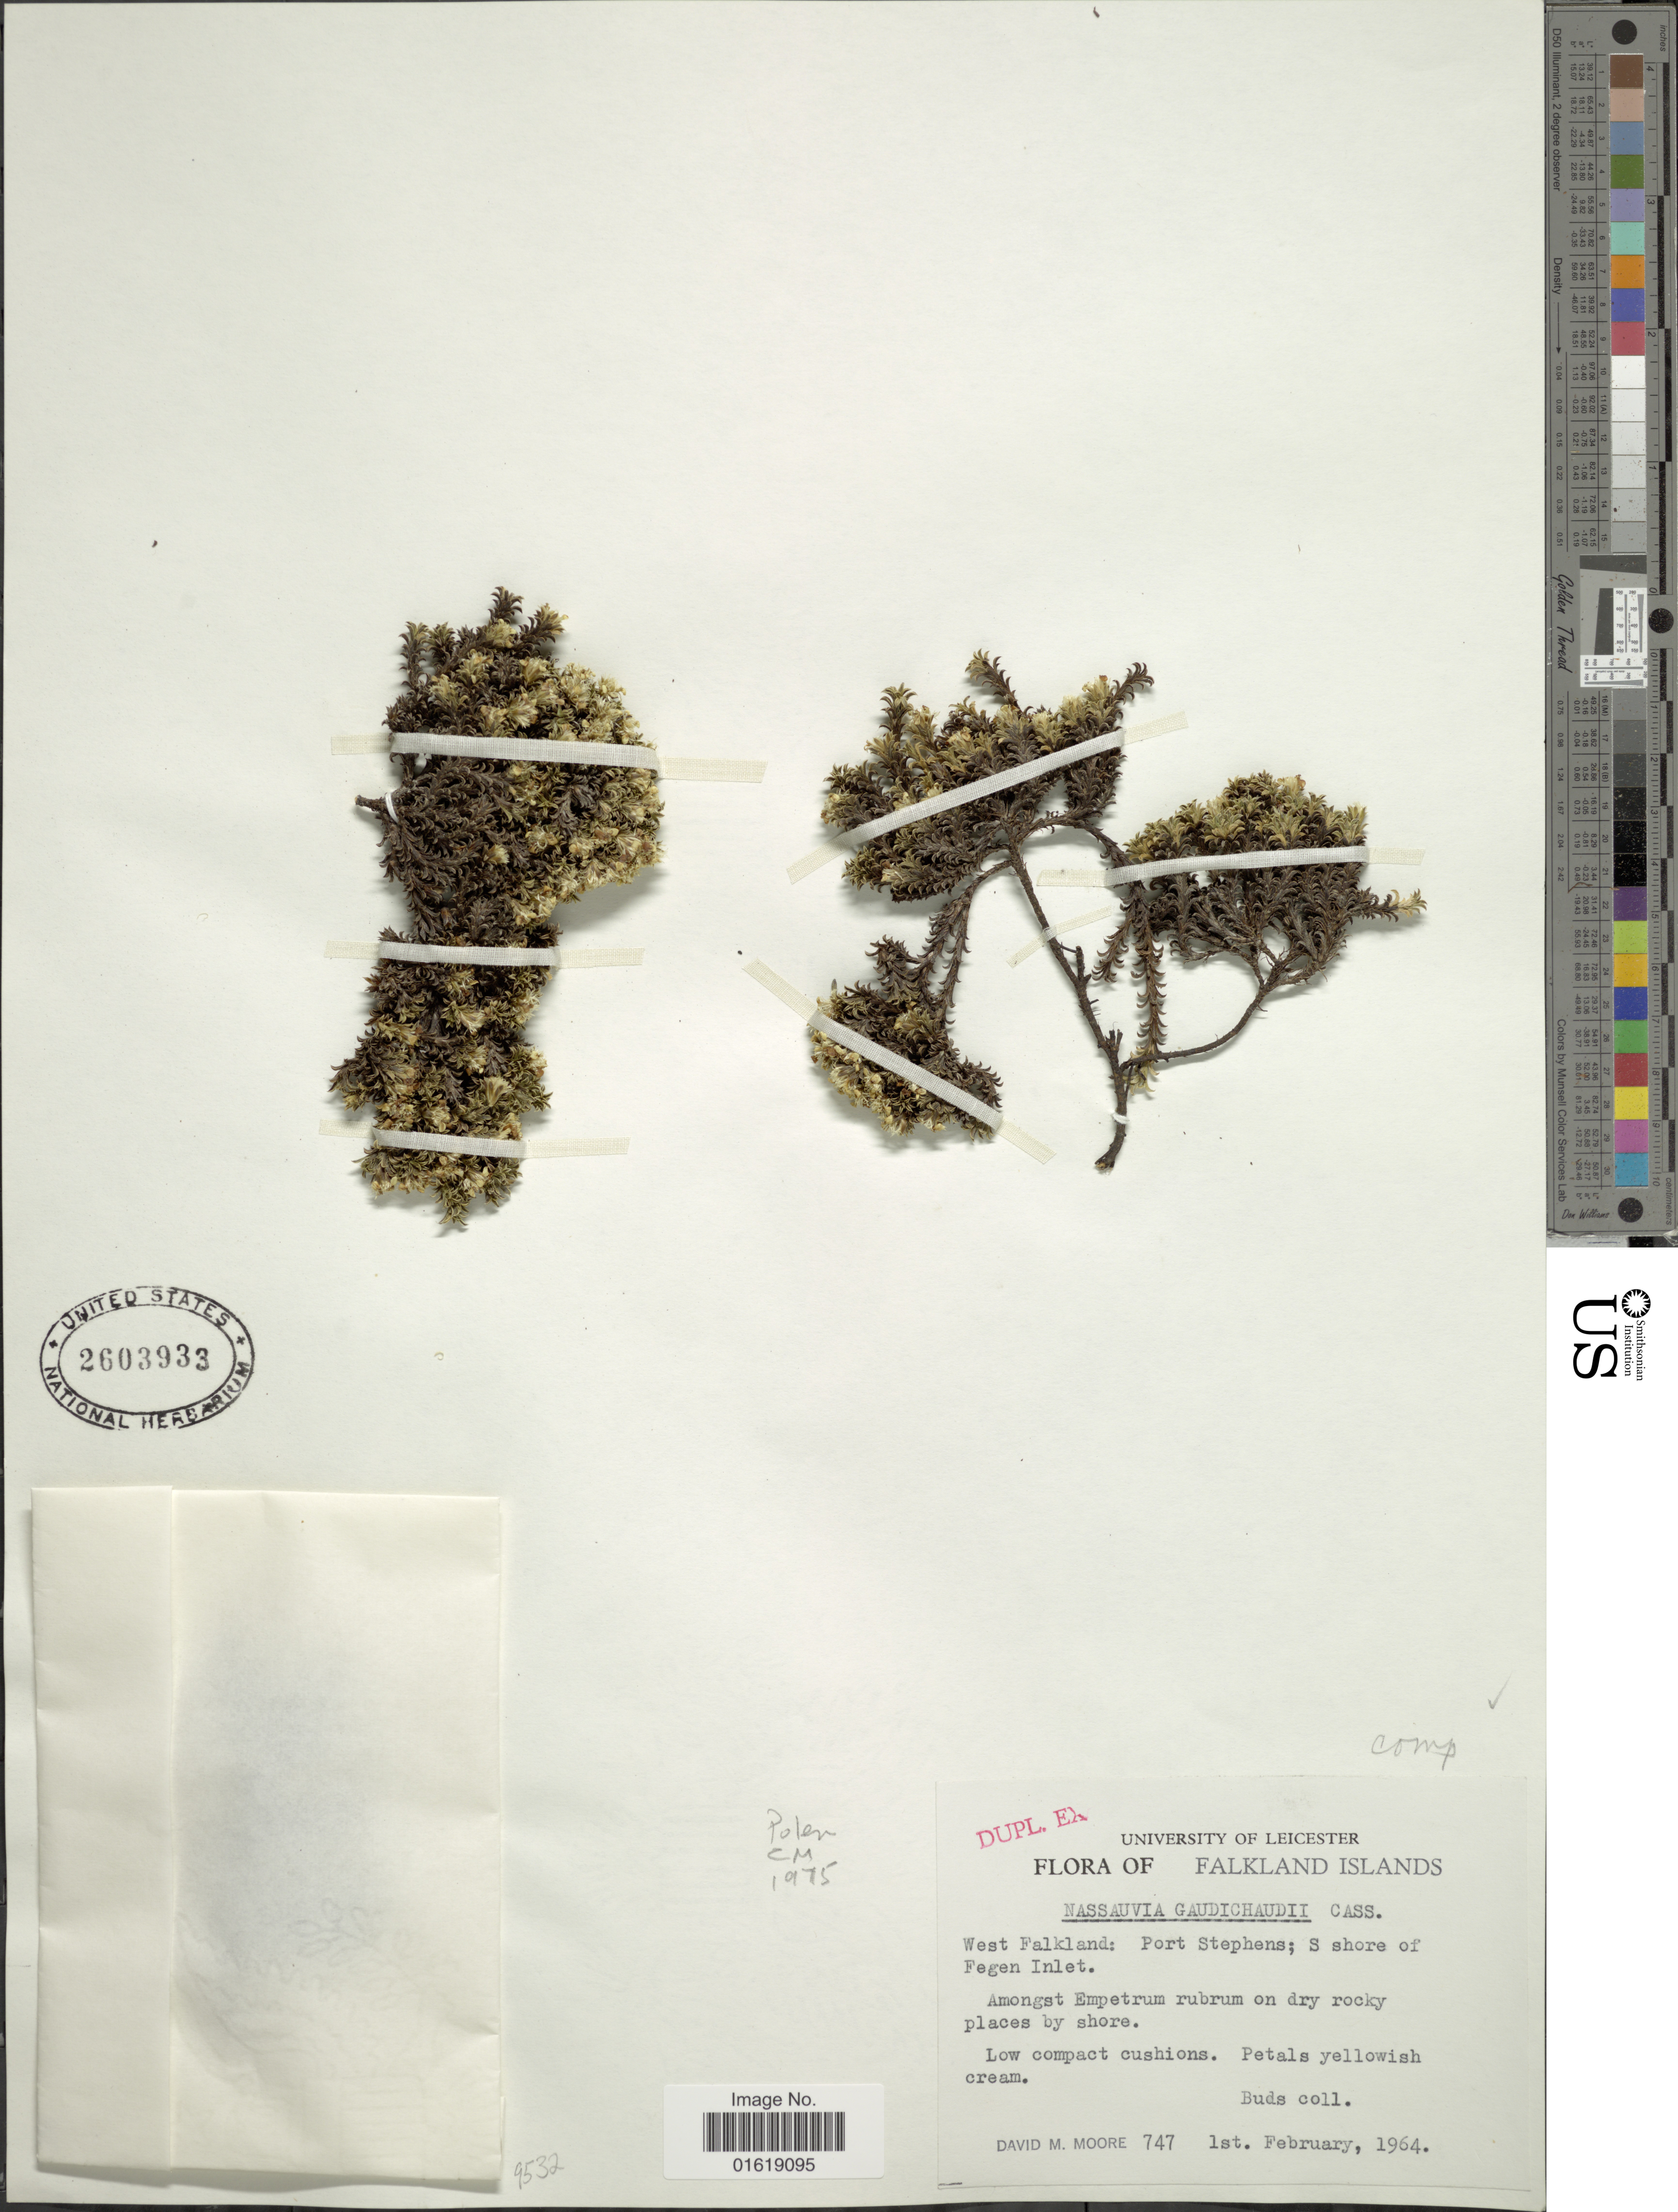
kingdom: Plantae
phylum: Tracheophyta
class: Magnoliopsida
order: Asterales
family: Asteraceae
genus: Nassauvia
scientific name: Nassauvia gaudichaudii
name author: (Cass.) Cass. ex Gaudich.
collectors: D. Moore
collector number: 747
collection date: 1964-02-01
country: Falkland Islands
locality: West Falkland: Port Stephens; S shore of Fagen Inlet.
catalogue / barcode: US 2603933